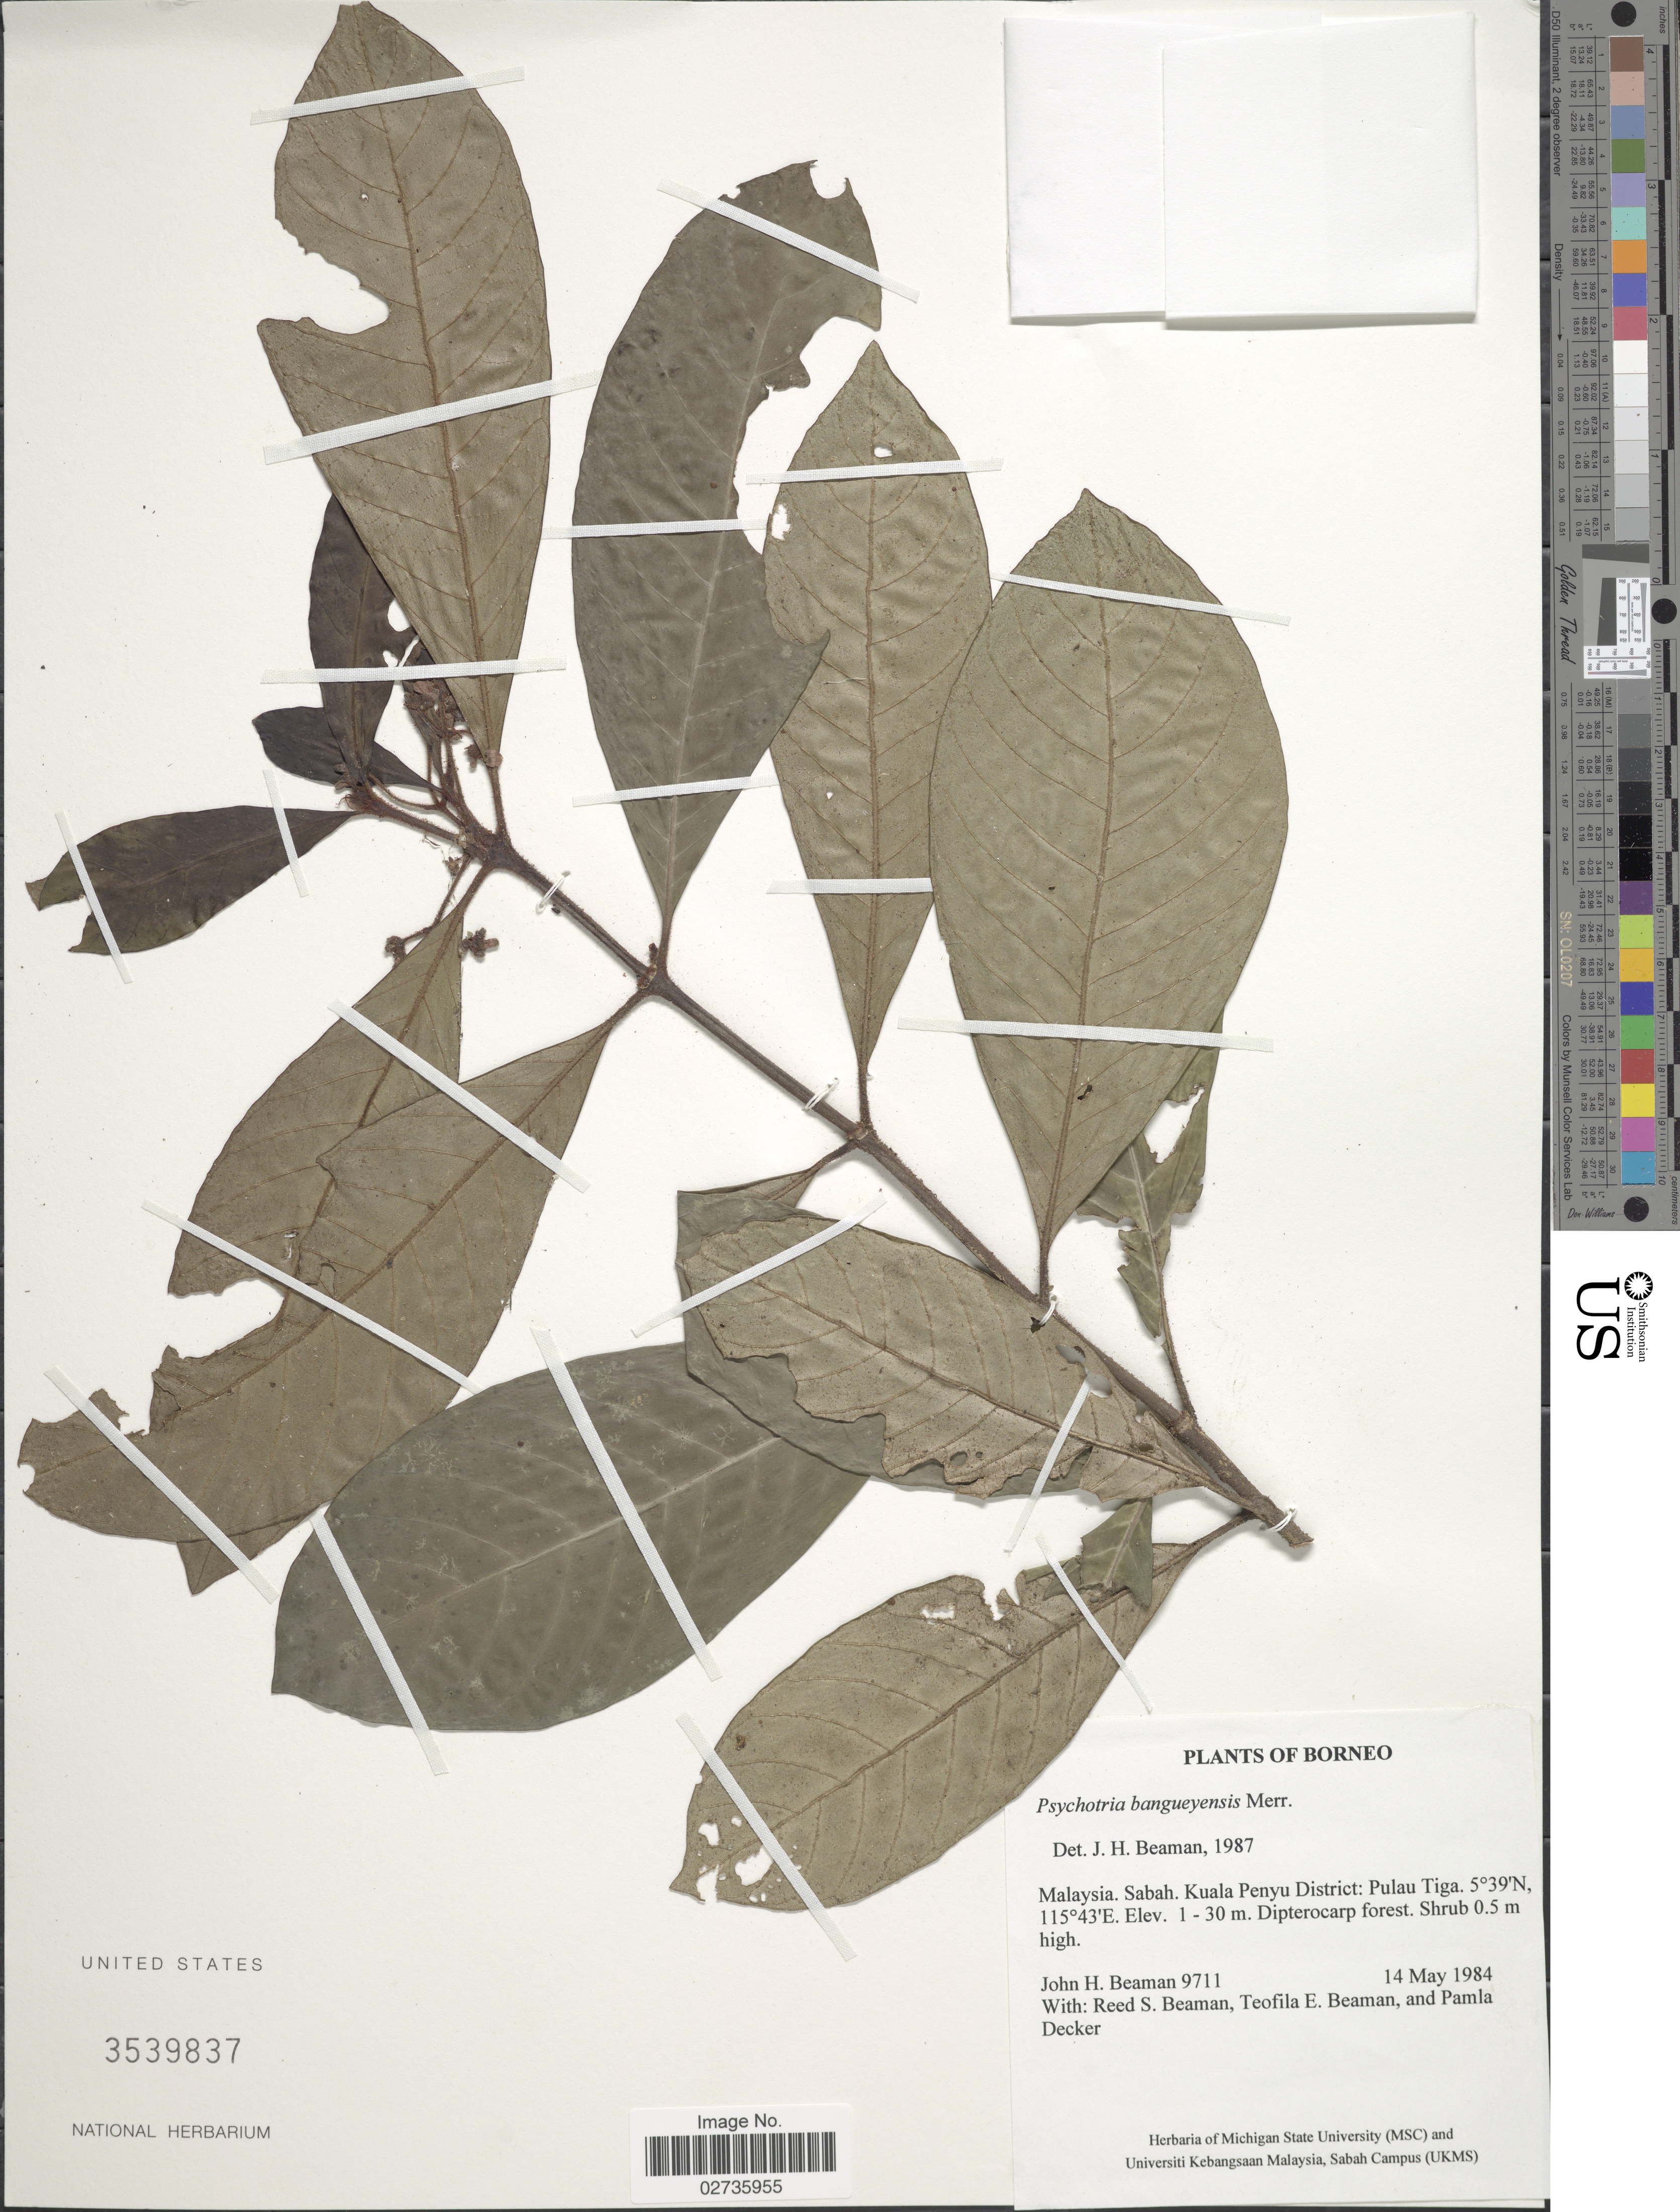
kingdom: Plantae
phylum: Tracheophyta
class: Magnoliopsida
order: Gentianales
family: Rubiaceae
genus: Psychotria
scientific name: Psychotria bangueyensis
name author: Merr.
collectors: J. H. Beaman, R. S. Beaman, T. E. Beaman & P. Decker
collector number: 9711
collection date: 1984-05-14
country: Malaysia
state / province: Sabah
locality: Borneo, Kuala Penyu District: Pulau Tiga, Dipterocarp forest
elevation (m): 1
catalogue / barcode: US 3539837